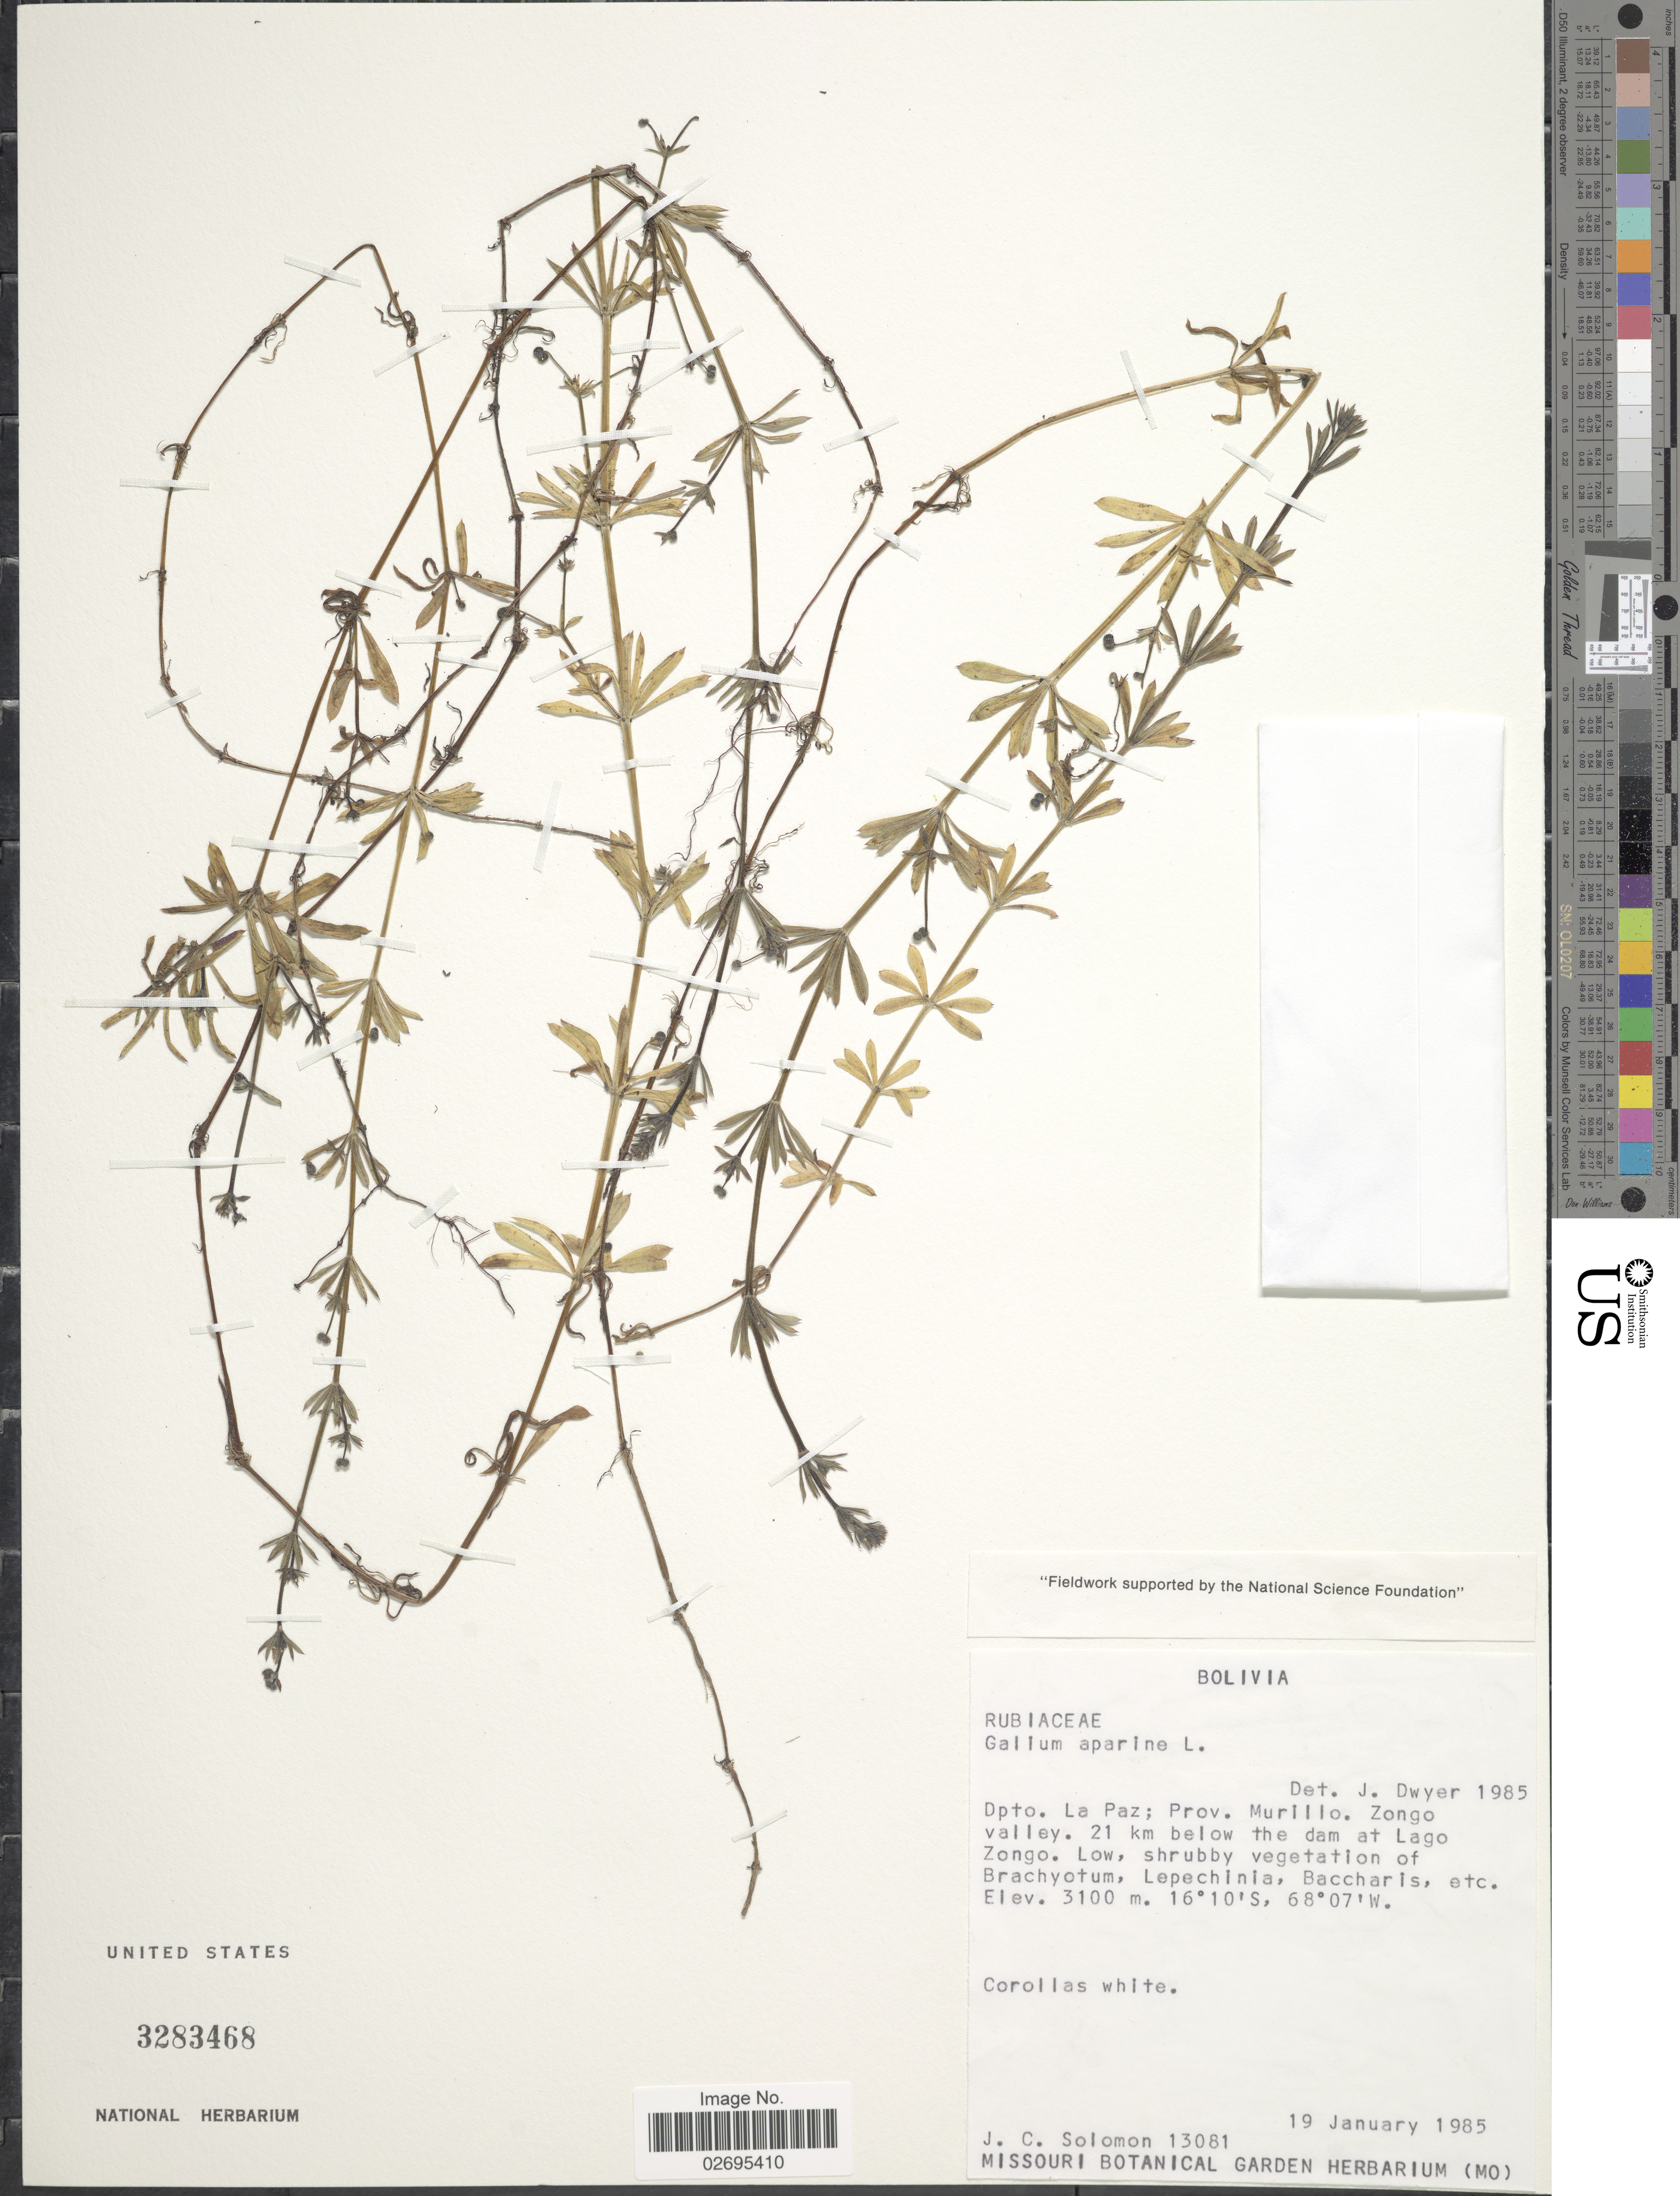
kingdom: Plantae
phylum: Tracheophyta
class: Magnoliopsida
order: Gentianales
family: Rubiaceae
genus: Galium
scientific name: Galium aparine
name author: L.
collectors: J. C. Solomon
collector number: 13081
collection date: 1985-01-19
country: Bolivia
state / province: La Paz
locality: Provincia Murillo. Zongo Valley. 21 km below the dam at Lago Zongo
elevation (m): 3100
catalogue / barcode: US 3283468